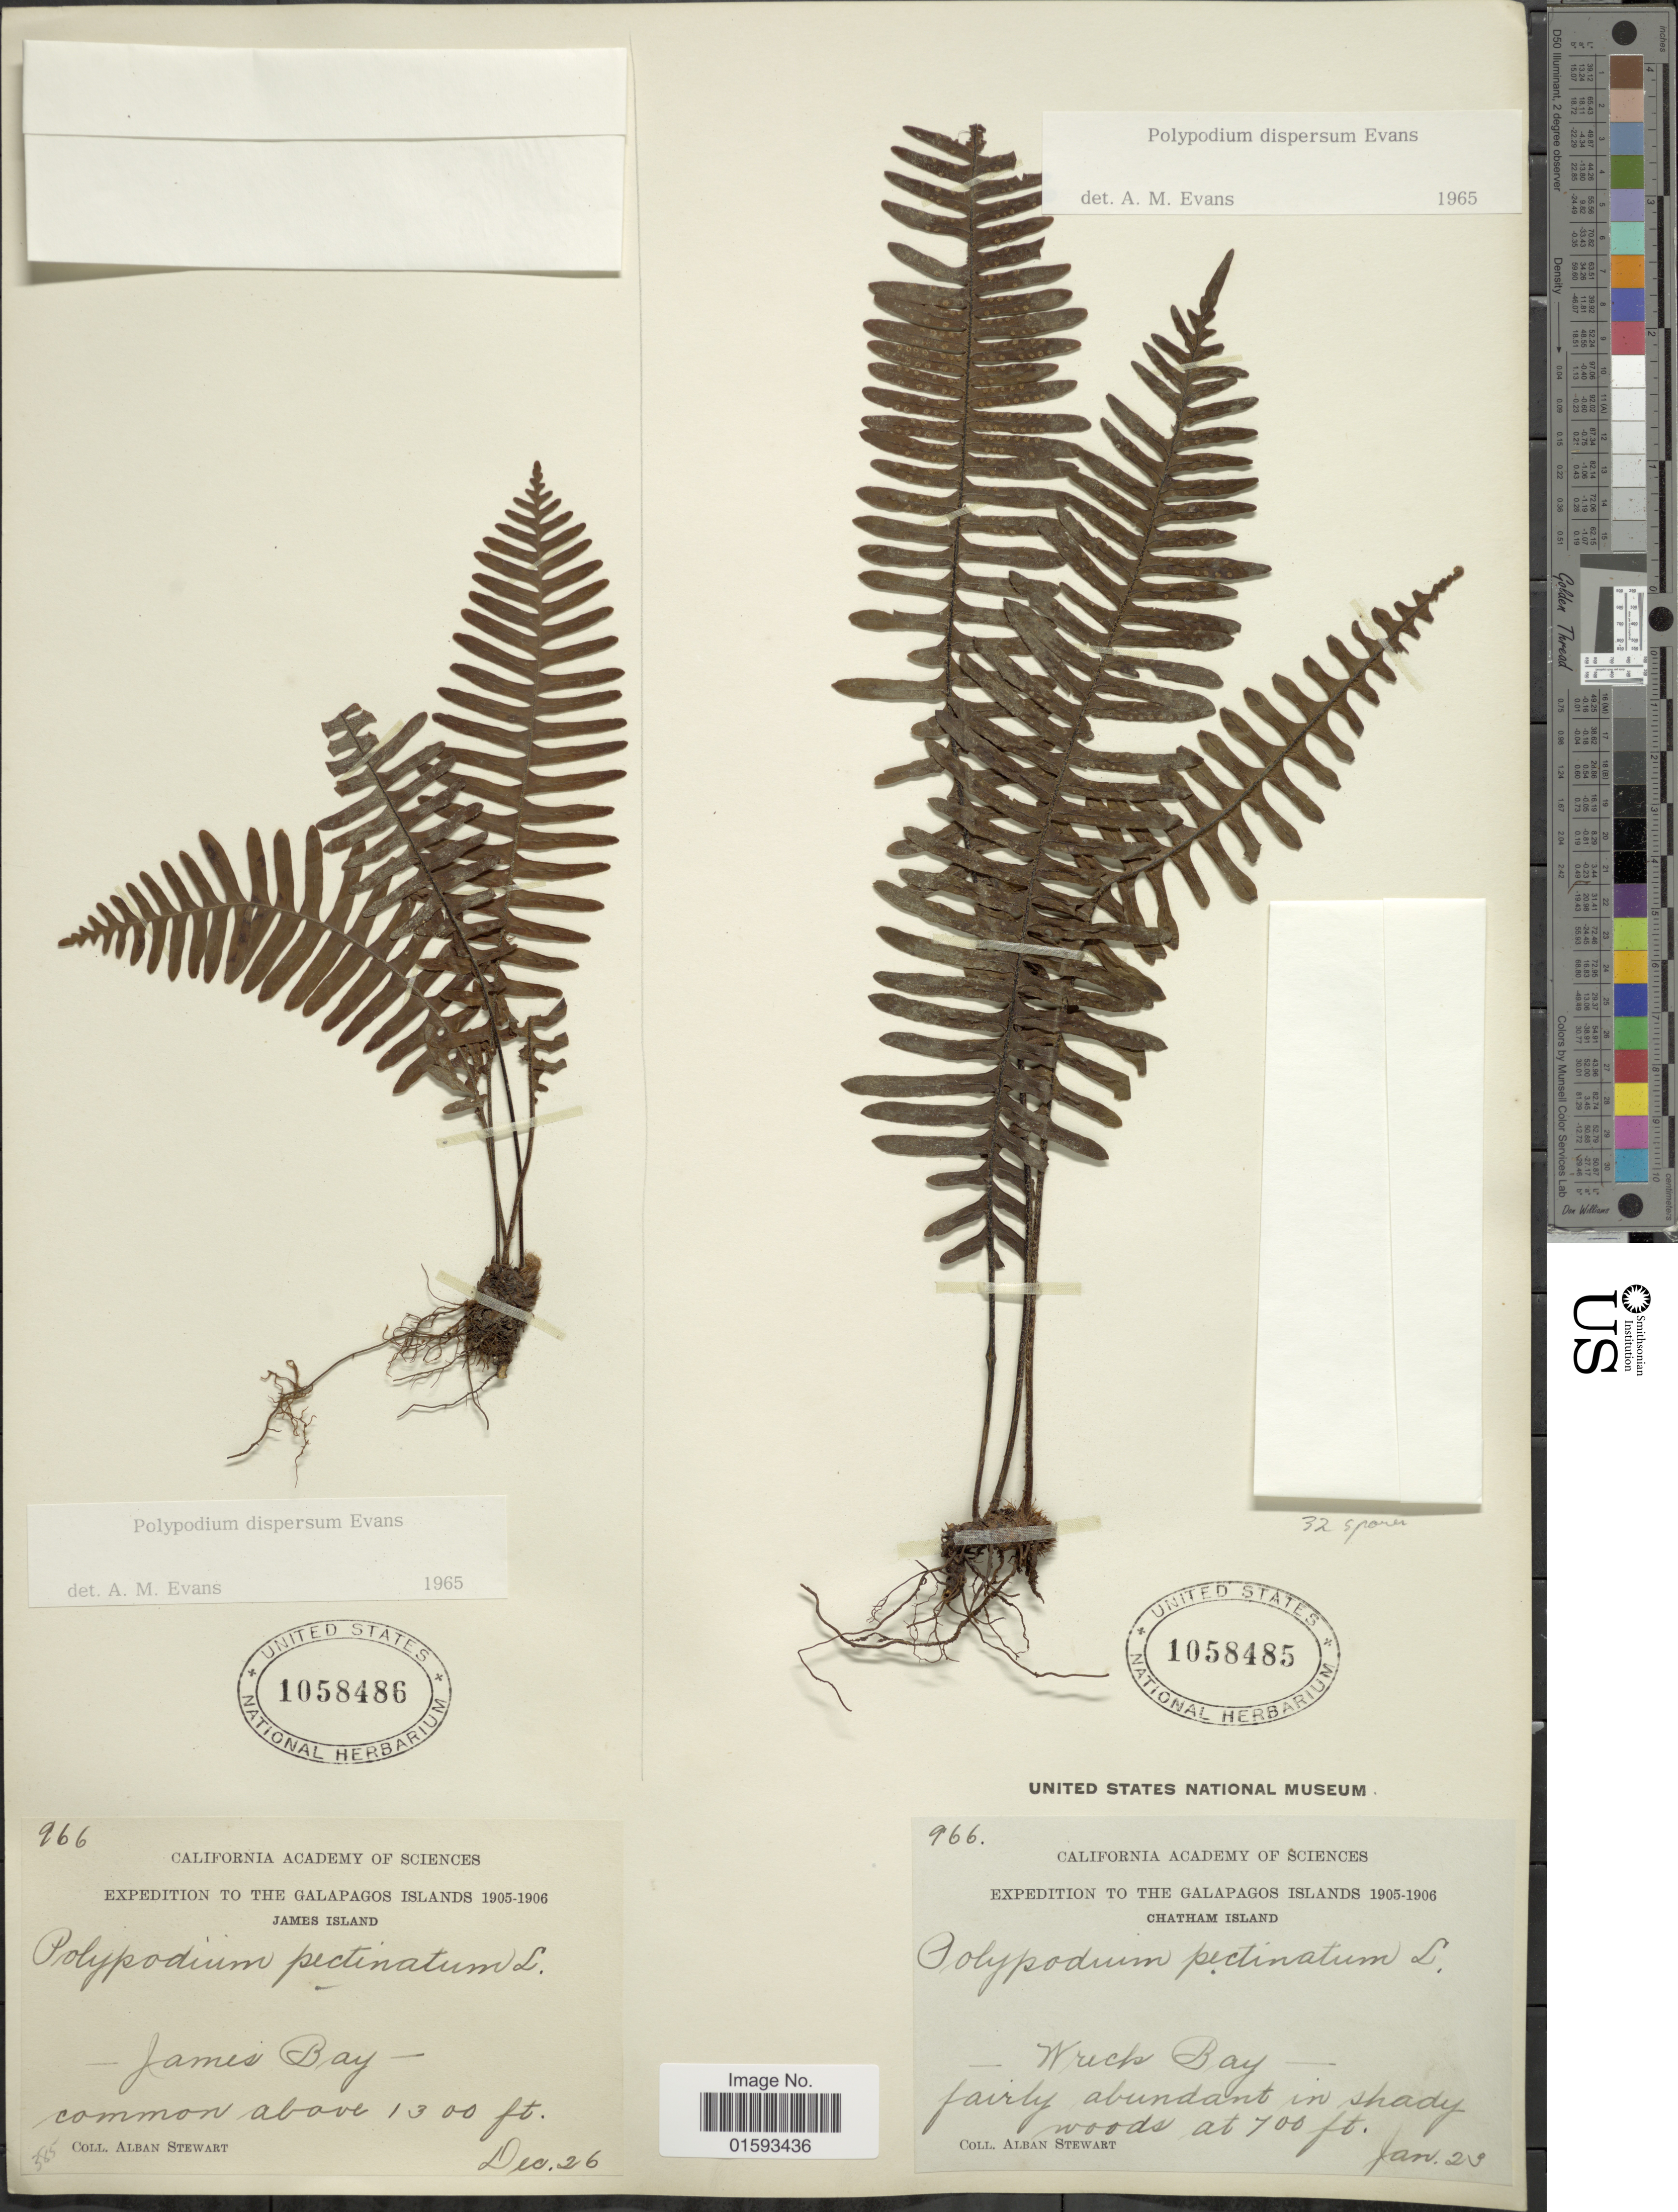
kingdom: Plantae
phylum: Tracheophyta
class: Polypodiopsida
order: Polypodiales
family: Polypodiaceae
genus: Pecluma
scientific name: Pecluma dispersa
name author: (A.M. Evans) M.G. Price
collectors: A. Stewart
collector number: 966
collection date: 1905-12-26/1906-12-26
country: Ecuador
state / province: Colón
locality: Galapagos Islands, James Island, James Bay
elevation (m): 396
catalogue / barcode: US 1058486